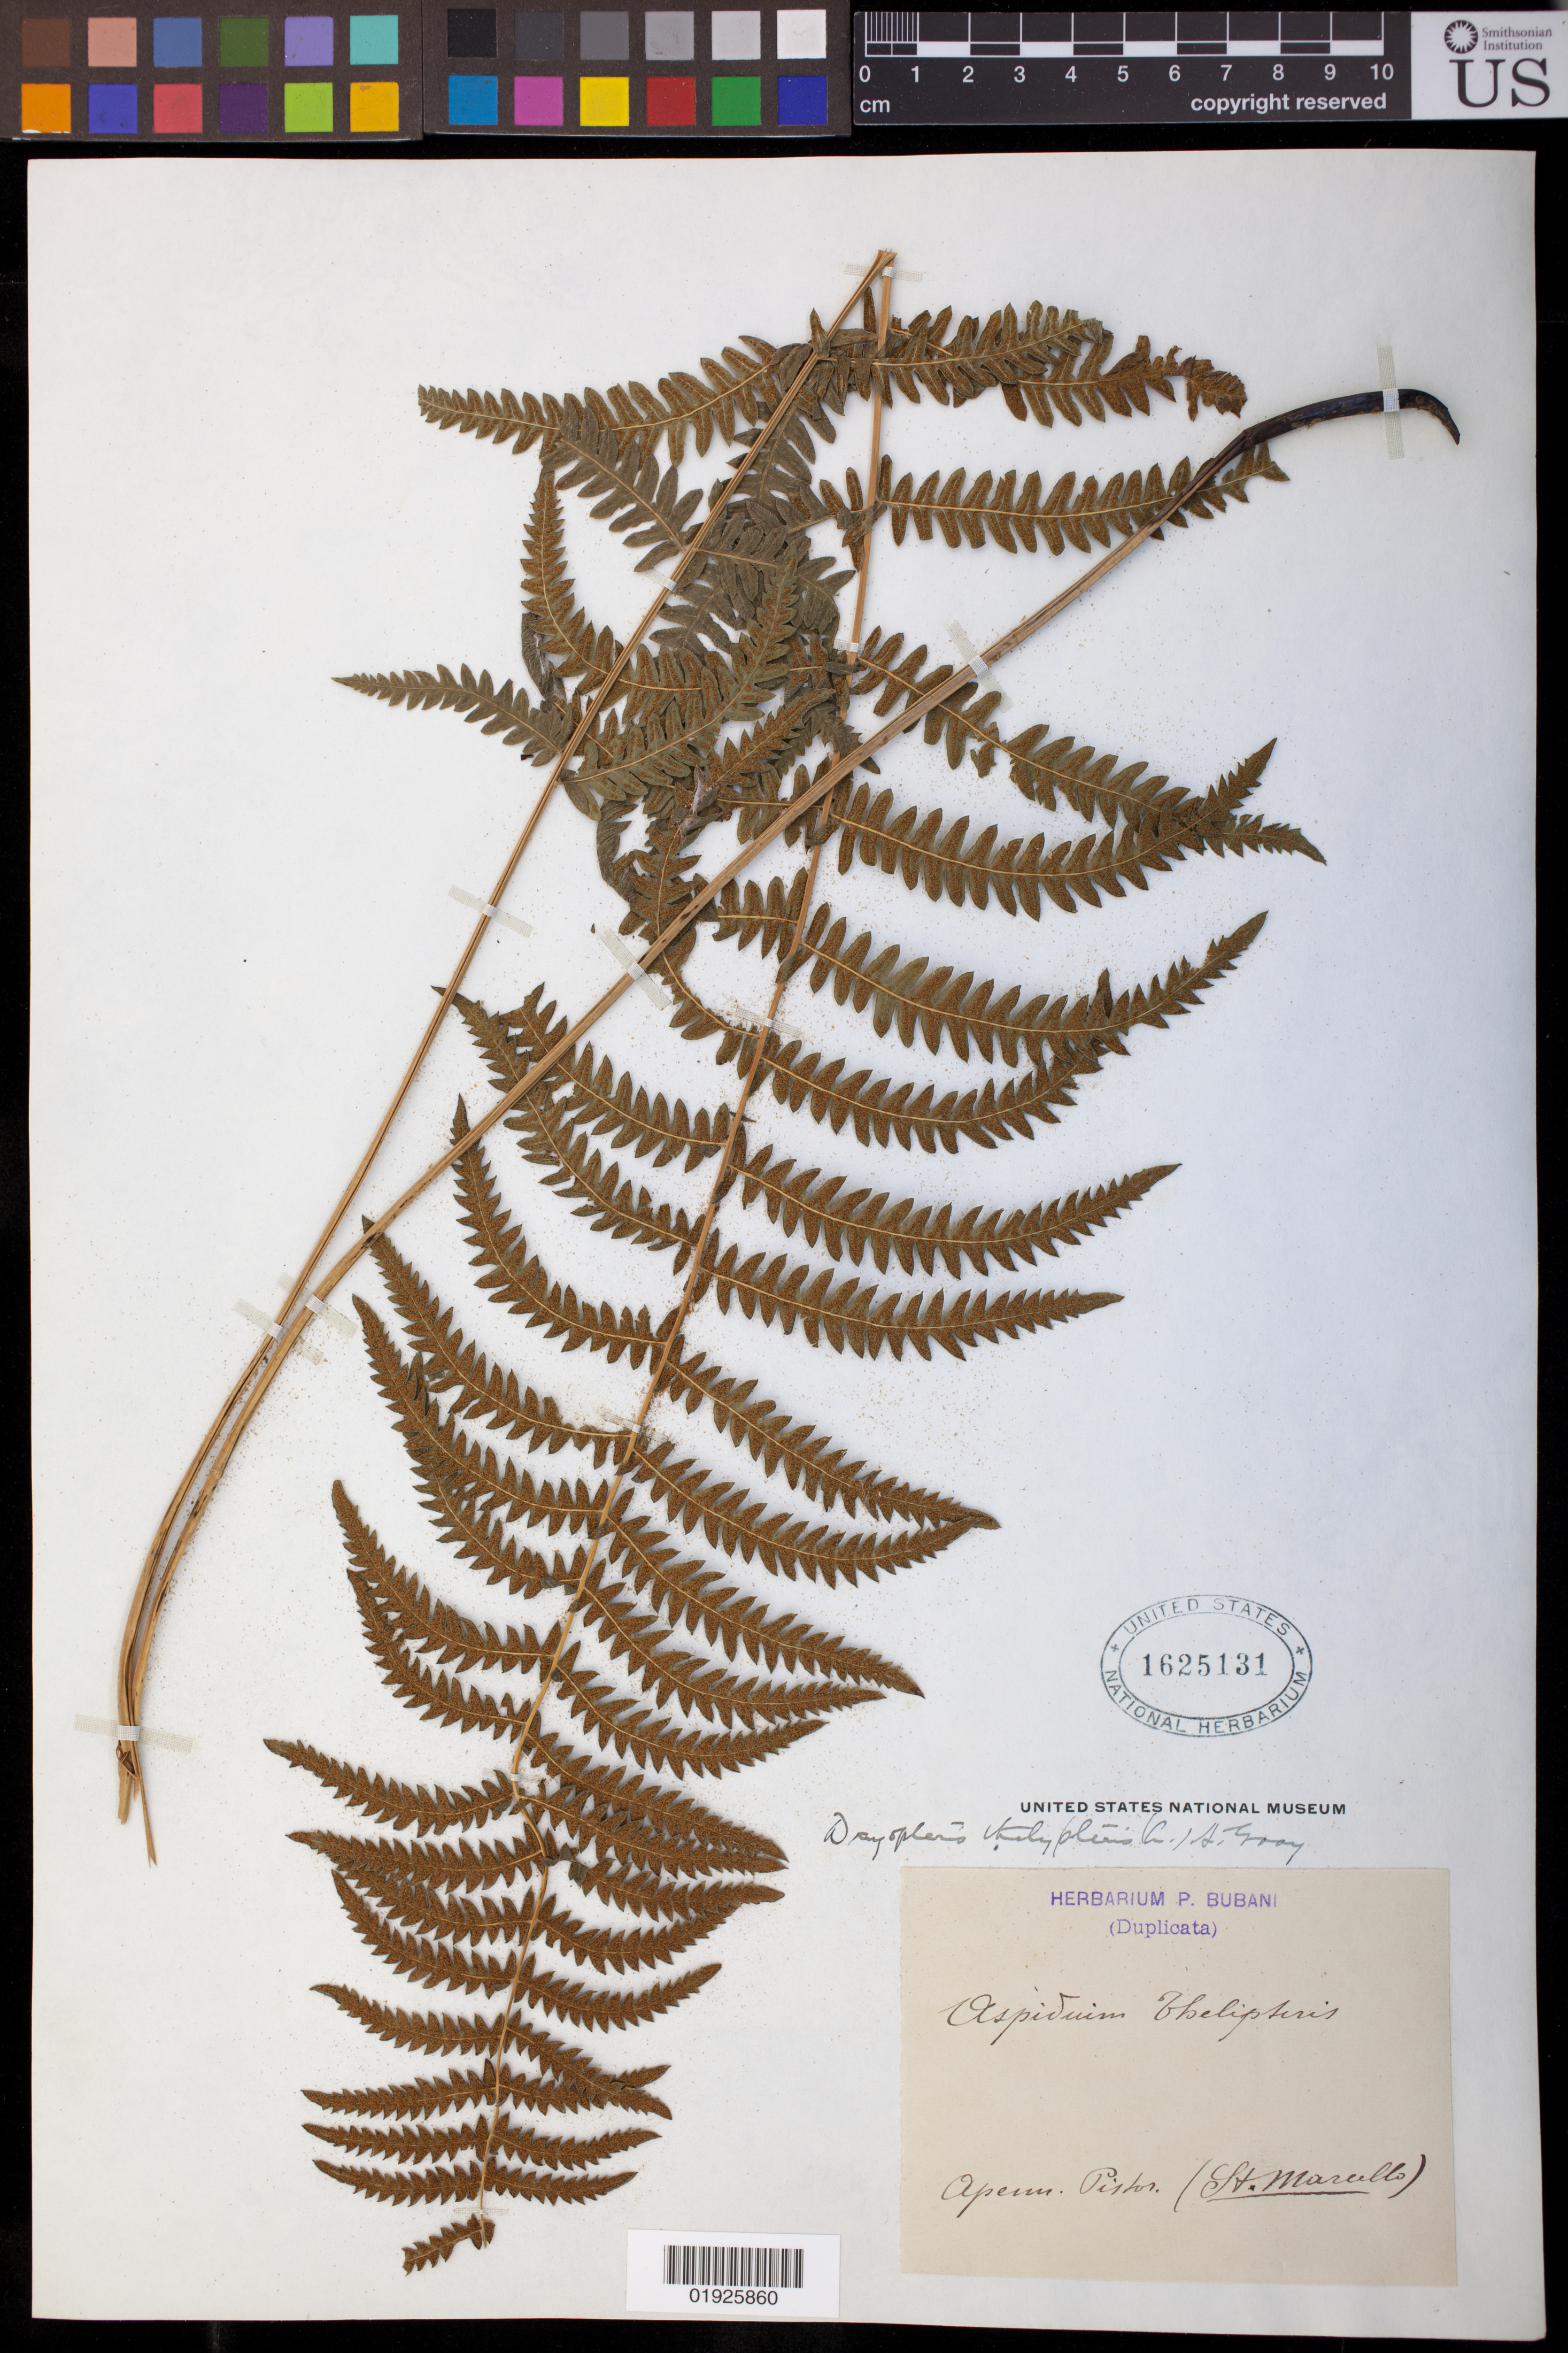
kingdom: Plantae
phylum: Tracheophyta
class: Polypodiopsida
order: Polypodiales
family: Thelypteridaceae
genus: Thelypteris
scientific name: Thelypteris palustris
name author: (Salisb.) Schott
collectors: ex herb. P. Bubani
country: Italy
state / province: Tuscany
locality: Apem. Pistos. (St. Marcello)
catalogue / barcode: US 1625131